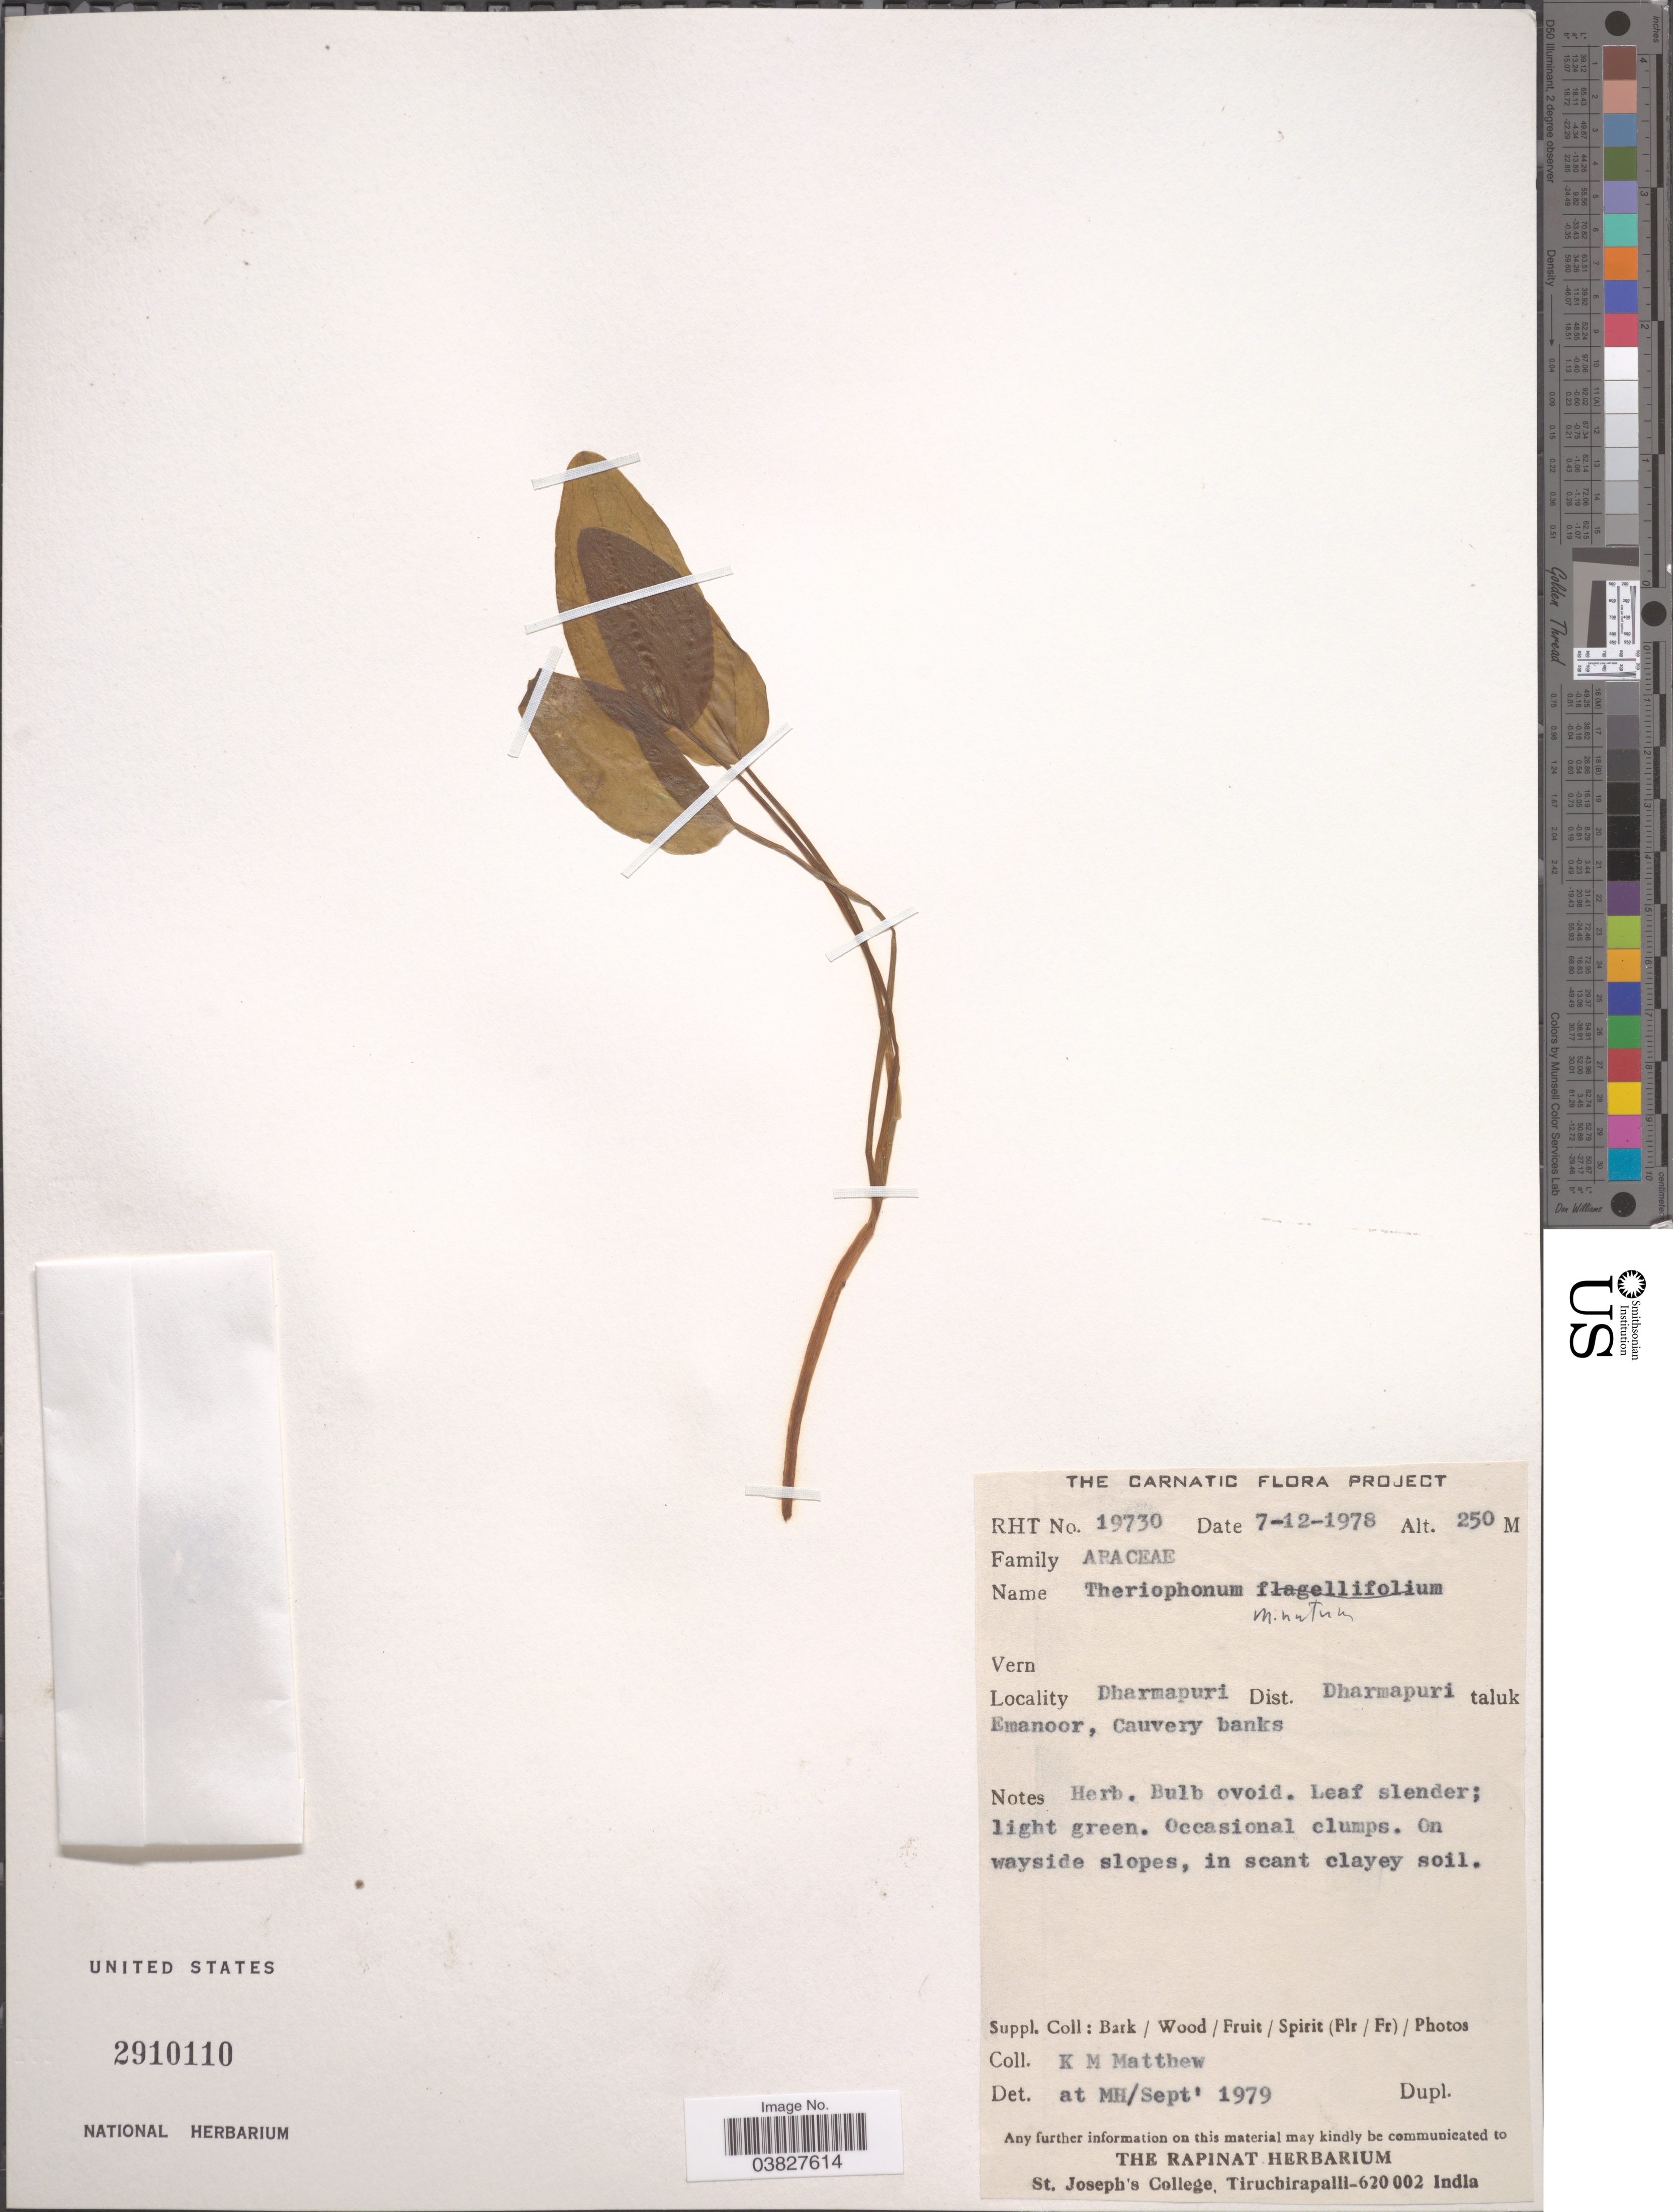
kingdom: Plantae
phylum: Tracheophyta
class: Liliopsida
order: Alismatales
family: Araceae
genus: Theriophonum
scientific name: Theriophonum minutum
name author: (Willd.) Baill.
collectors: K. M. Matthew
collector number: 19730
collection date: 1978-12-07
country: India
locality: Dharmapuri Dist. Dharmapuri taluk Emanoor, Cauvery banks.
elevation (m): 250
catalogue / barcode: US 2910110